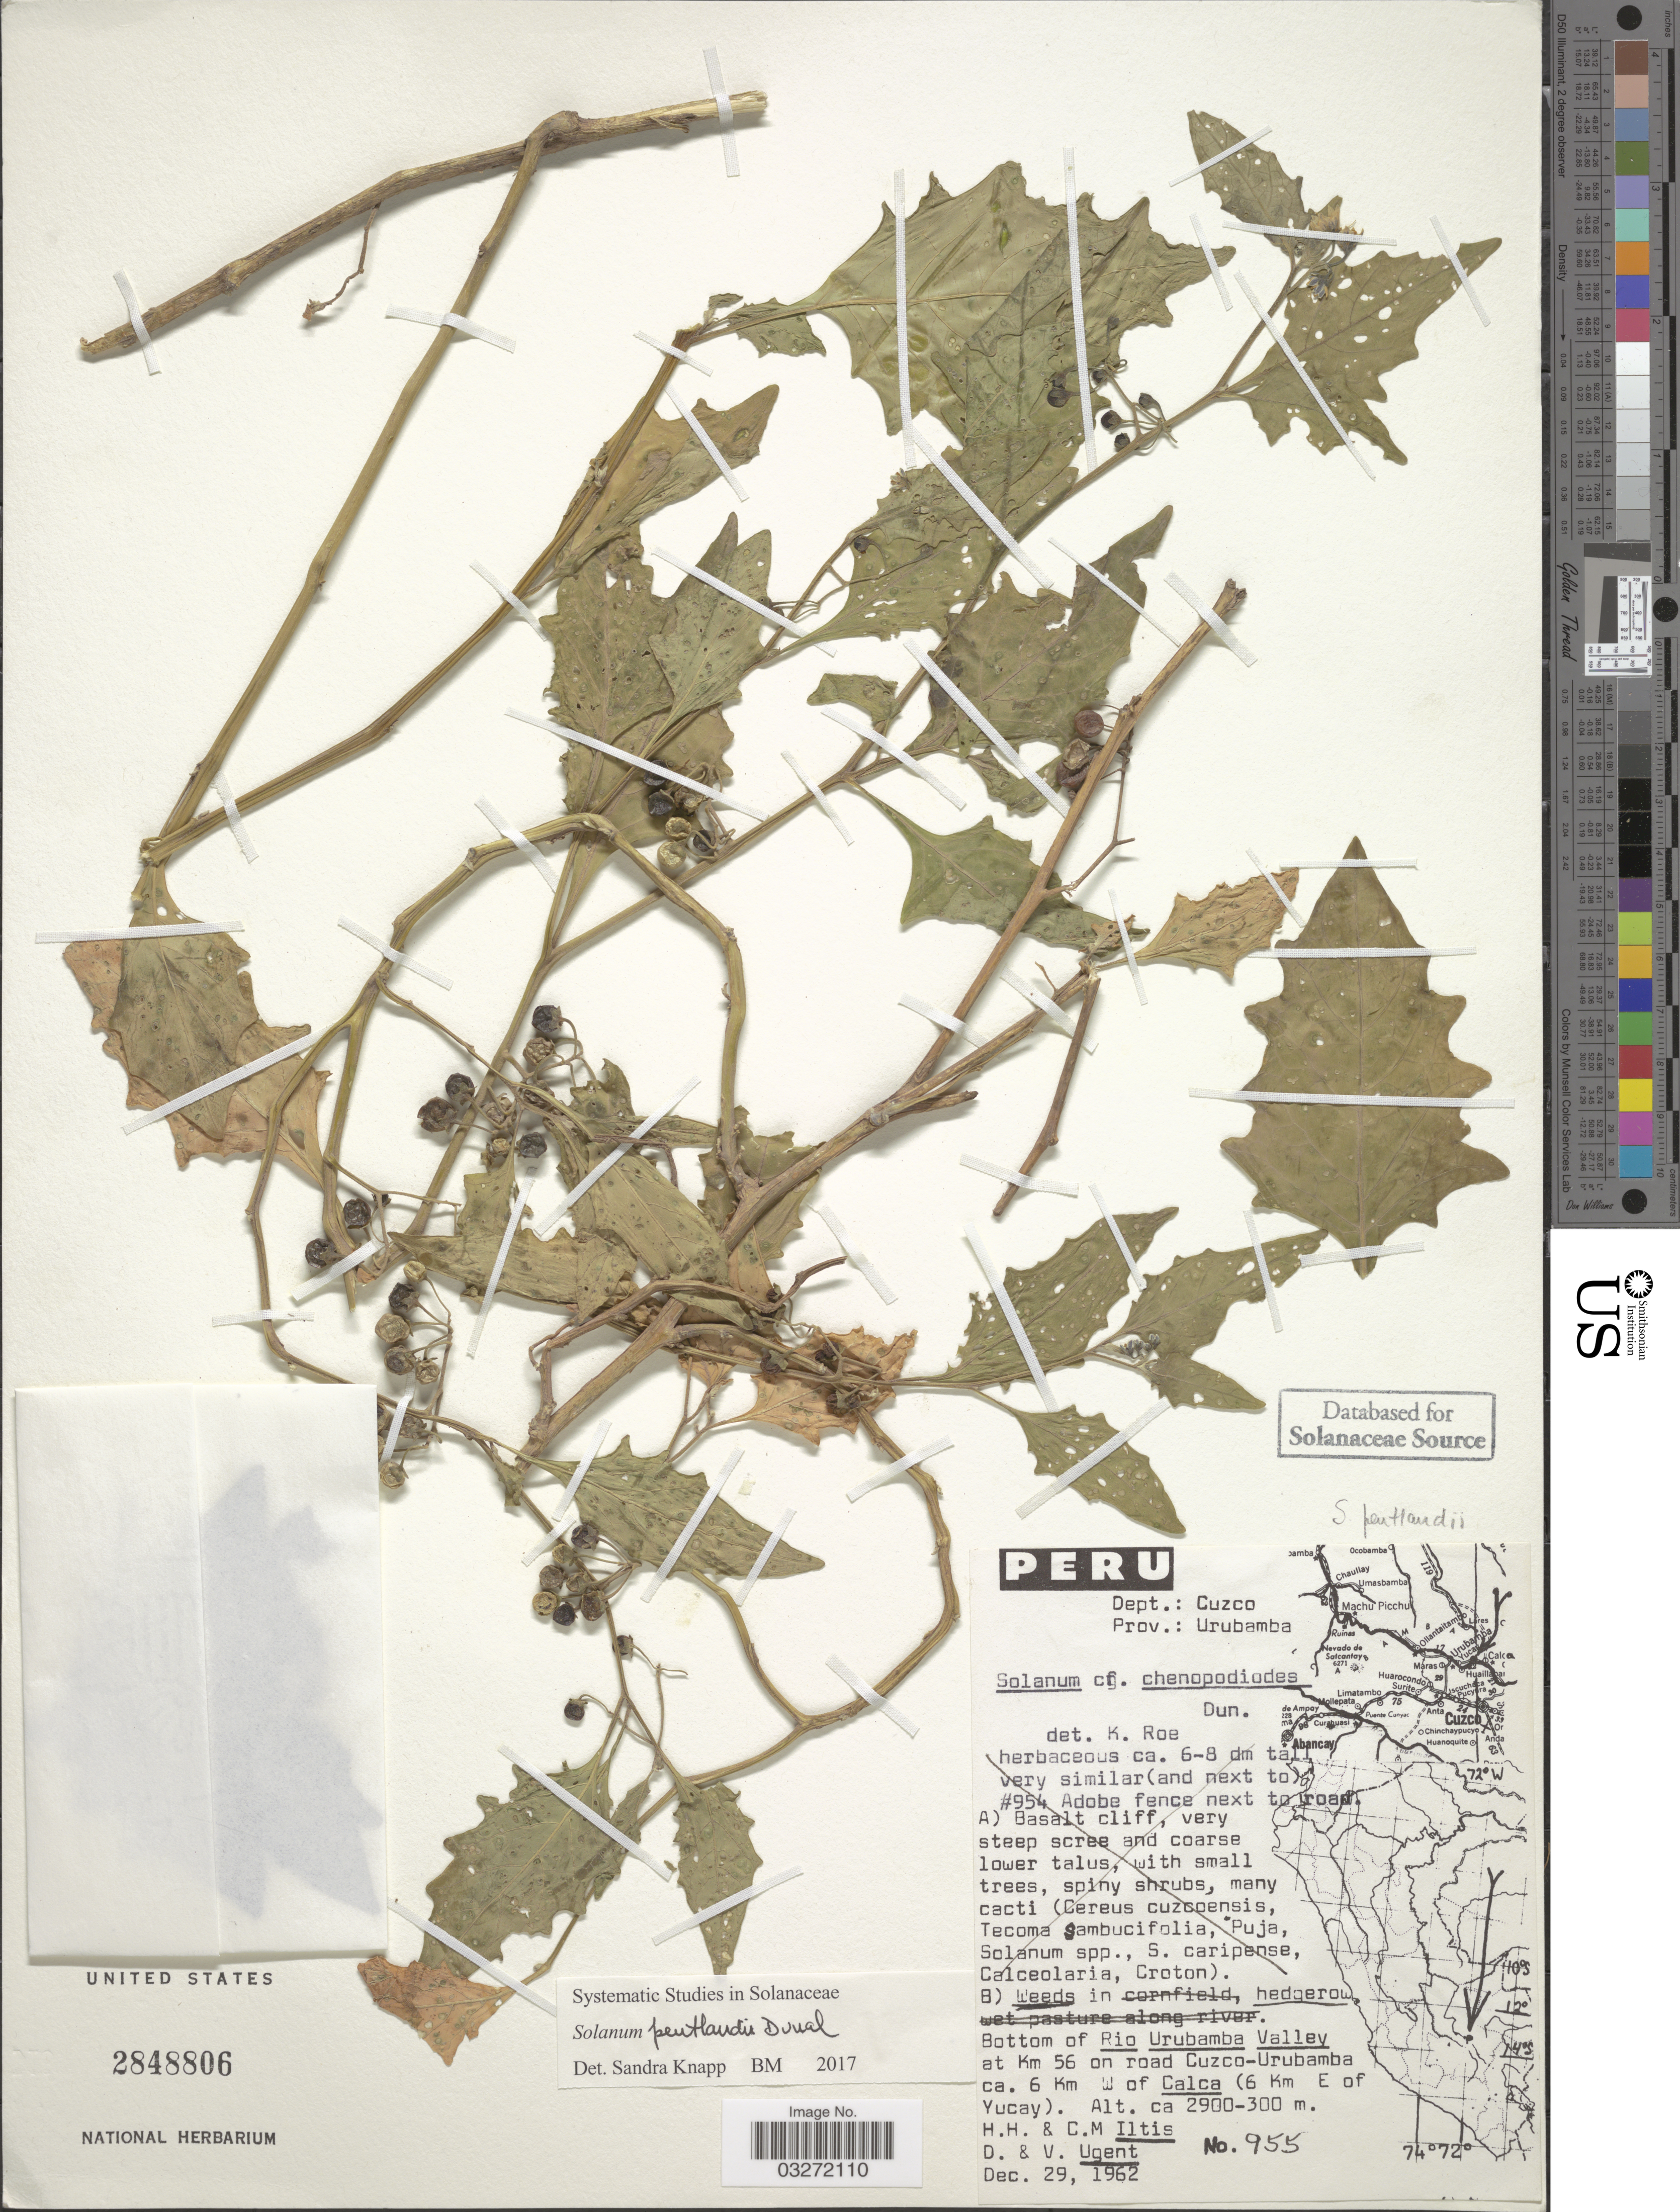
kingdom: Plantae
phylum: Tracheophyta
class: Magnoliopsida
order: Solanales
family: Solanaceae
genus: Solanum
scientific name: Solanum pentlandii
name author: Dunal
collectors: H. H. Iltis, C. M Iltis, D. Ugent & V. Ugent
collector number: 955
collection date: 1962-12-29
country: Peru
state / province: Cusco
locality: Dept.: Cuzco. Prov.: Urubamba. Bottom of Rio Urubamba Valley at Km 56 on road Cuzco-Urubamba ca. 6 Km W of Calca (6 Km E of Yucay).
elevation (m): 300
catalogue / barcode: US 2848806